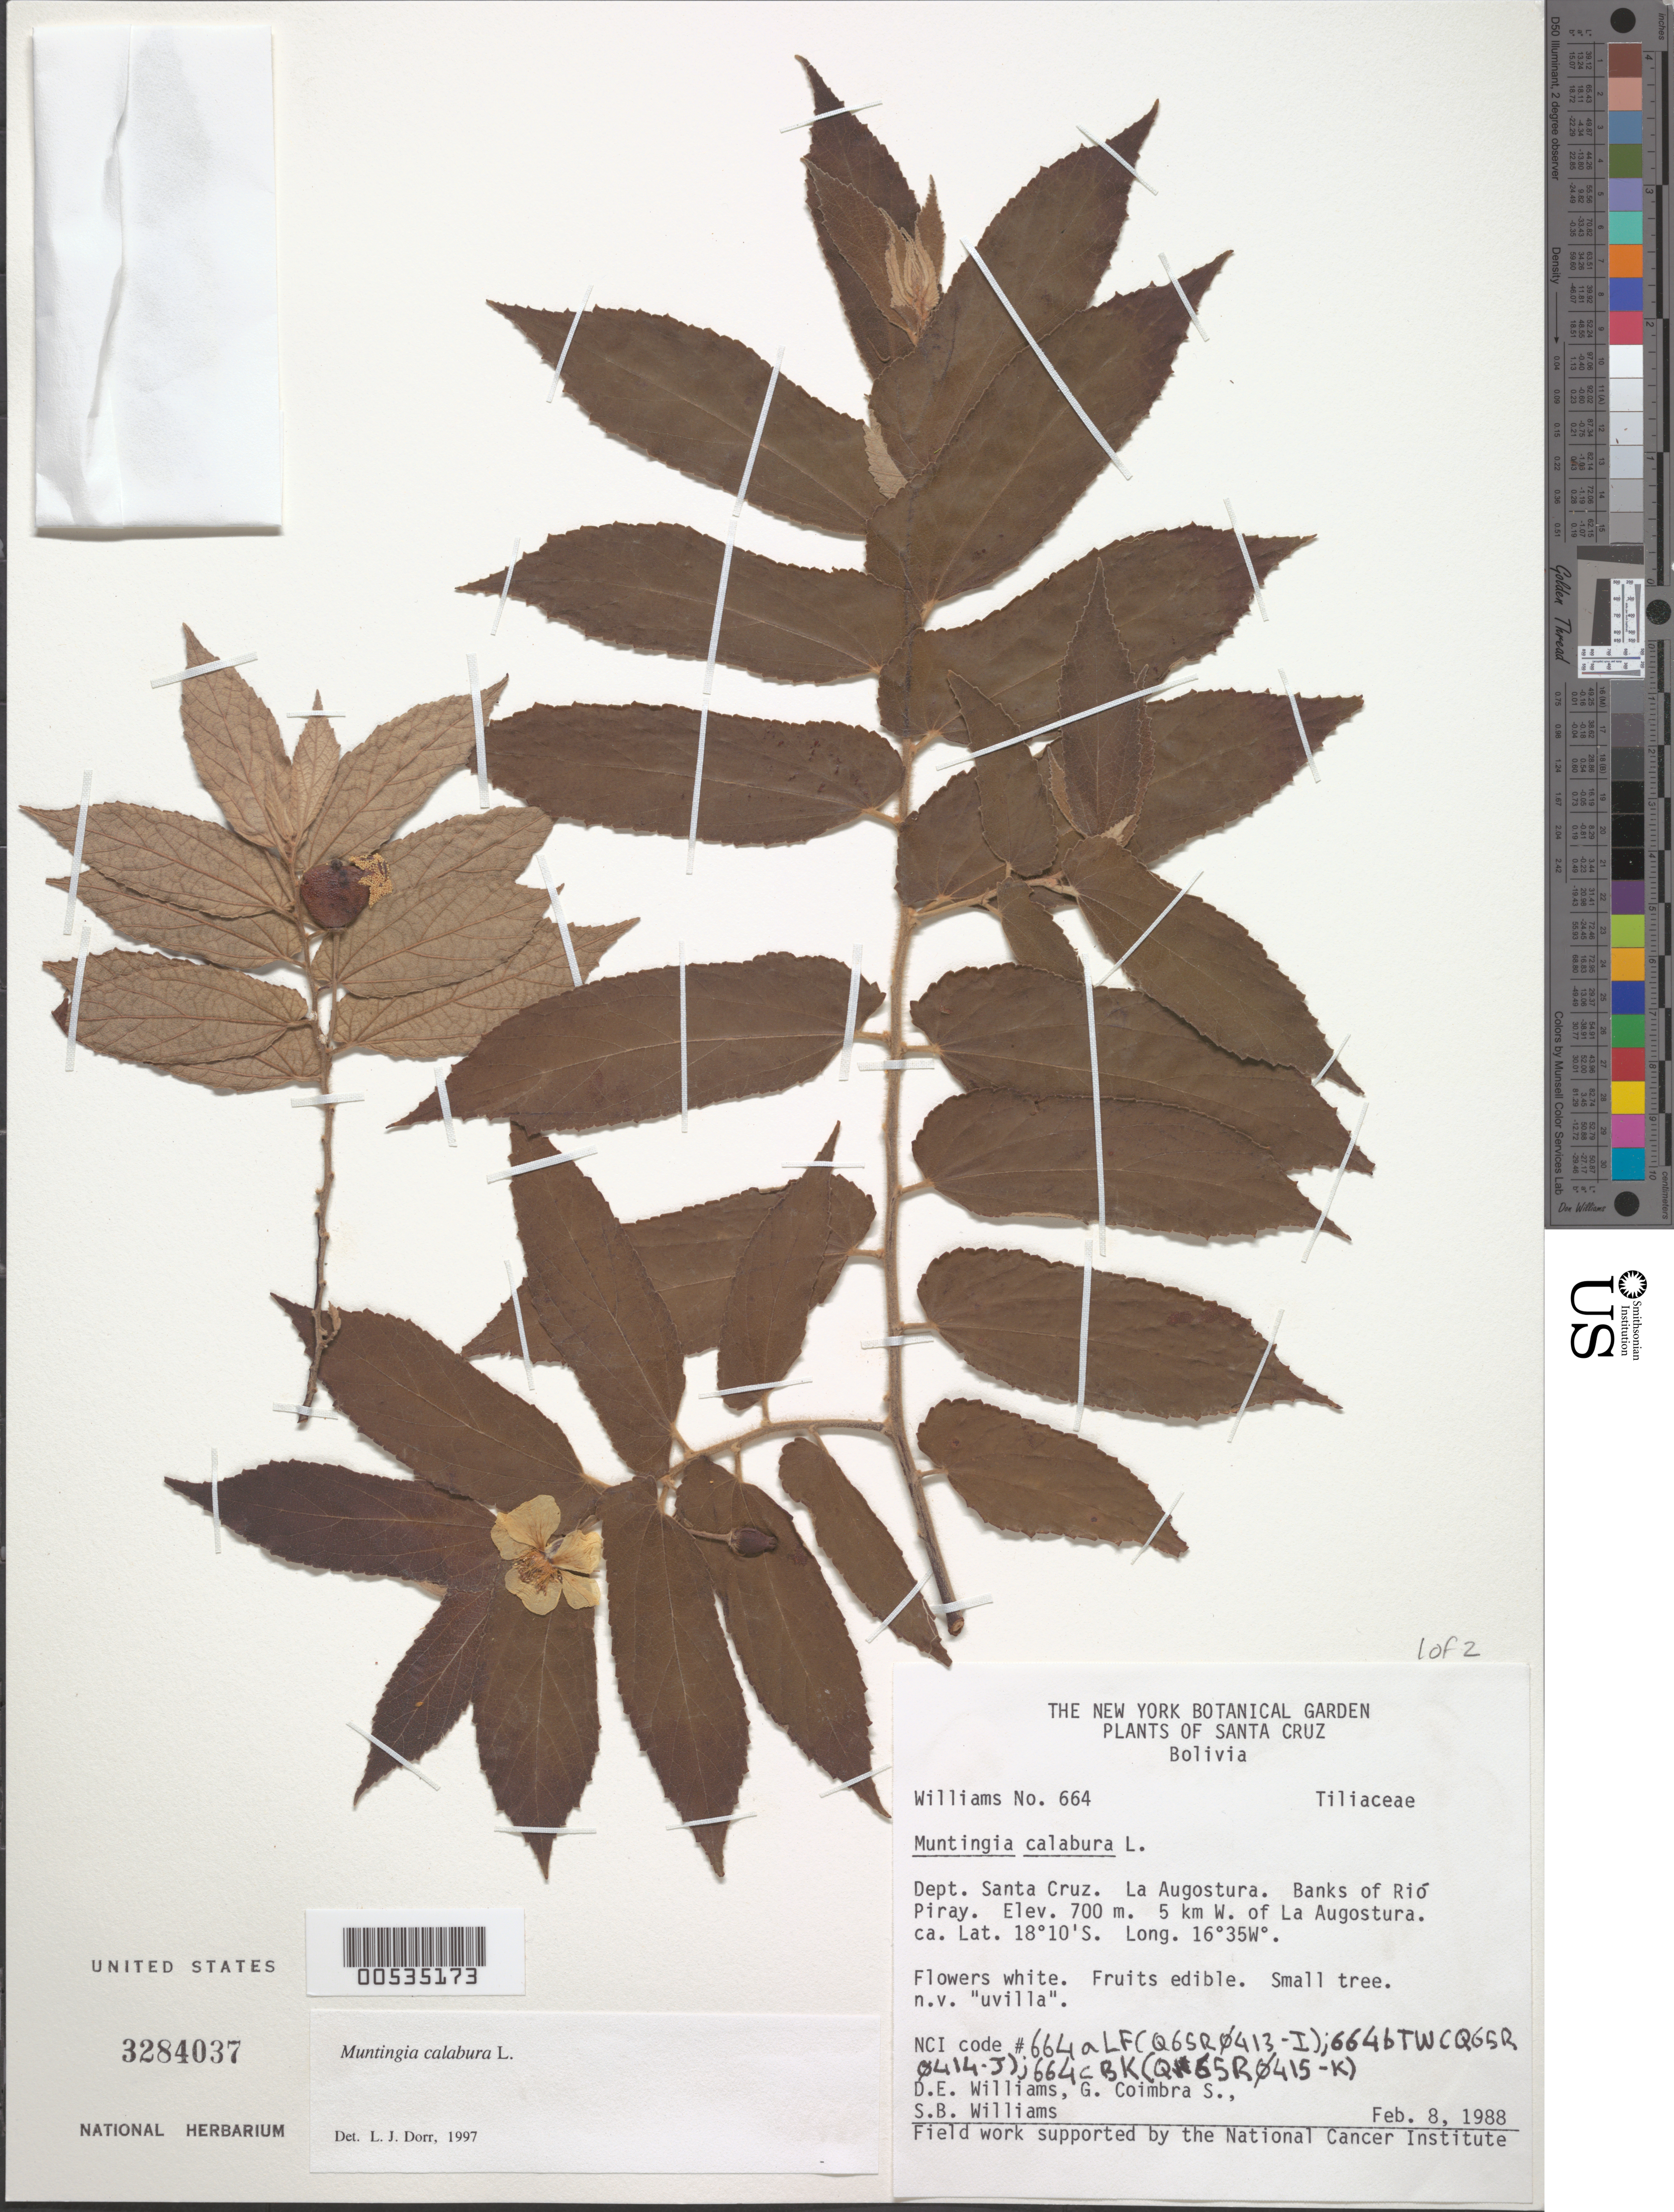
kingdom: Plantae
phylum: Tracheophyta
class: Magnoliopsida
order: Malvales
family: Muntingiaceae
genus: Muntingia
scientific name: Muntingia calabura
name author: L.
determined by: Dorr, L. J., (BOT), Smithsonian Institution - National Museum of Natural History (UNITED STATES)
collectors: D. E. Williams, G. Coimba S. & S. B. Williams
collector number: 664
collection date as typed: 08 Feb 1988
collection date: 1988-02-08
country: Bolivia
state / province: Santa Cruz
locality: La Augostura. Banks of Río Piray, 5 km W of la Augostura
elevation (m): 700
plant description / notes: Common name: Uvilla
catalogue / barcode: US 3284037